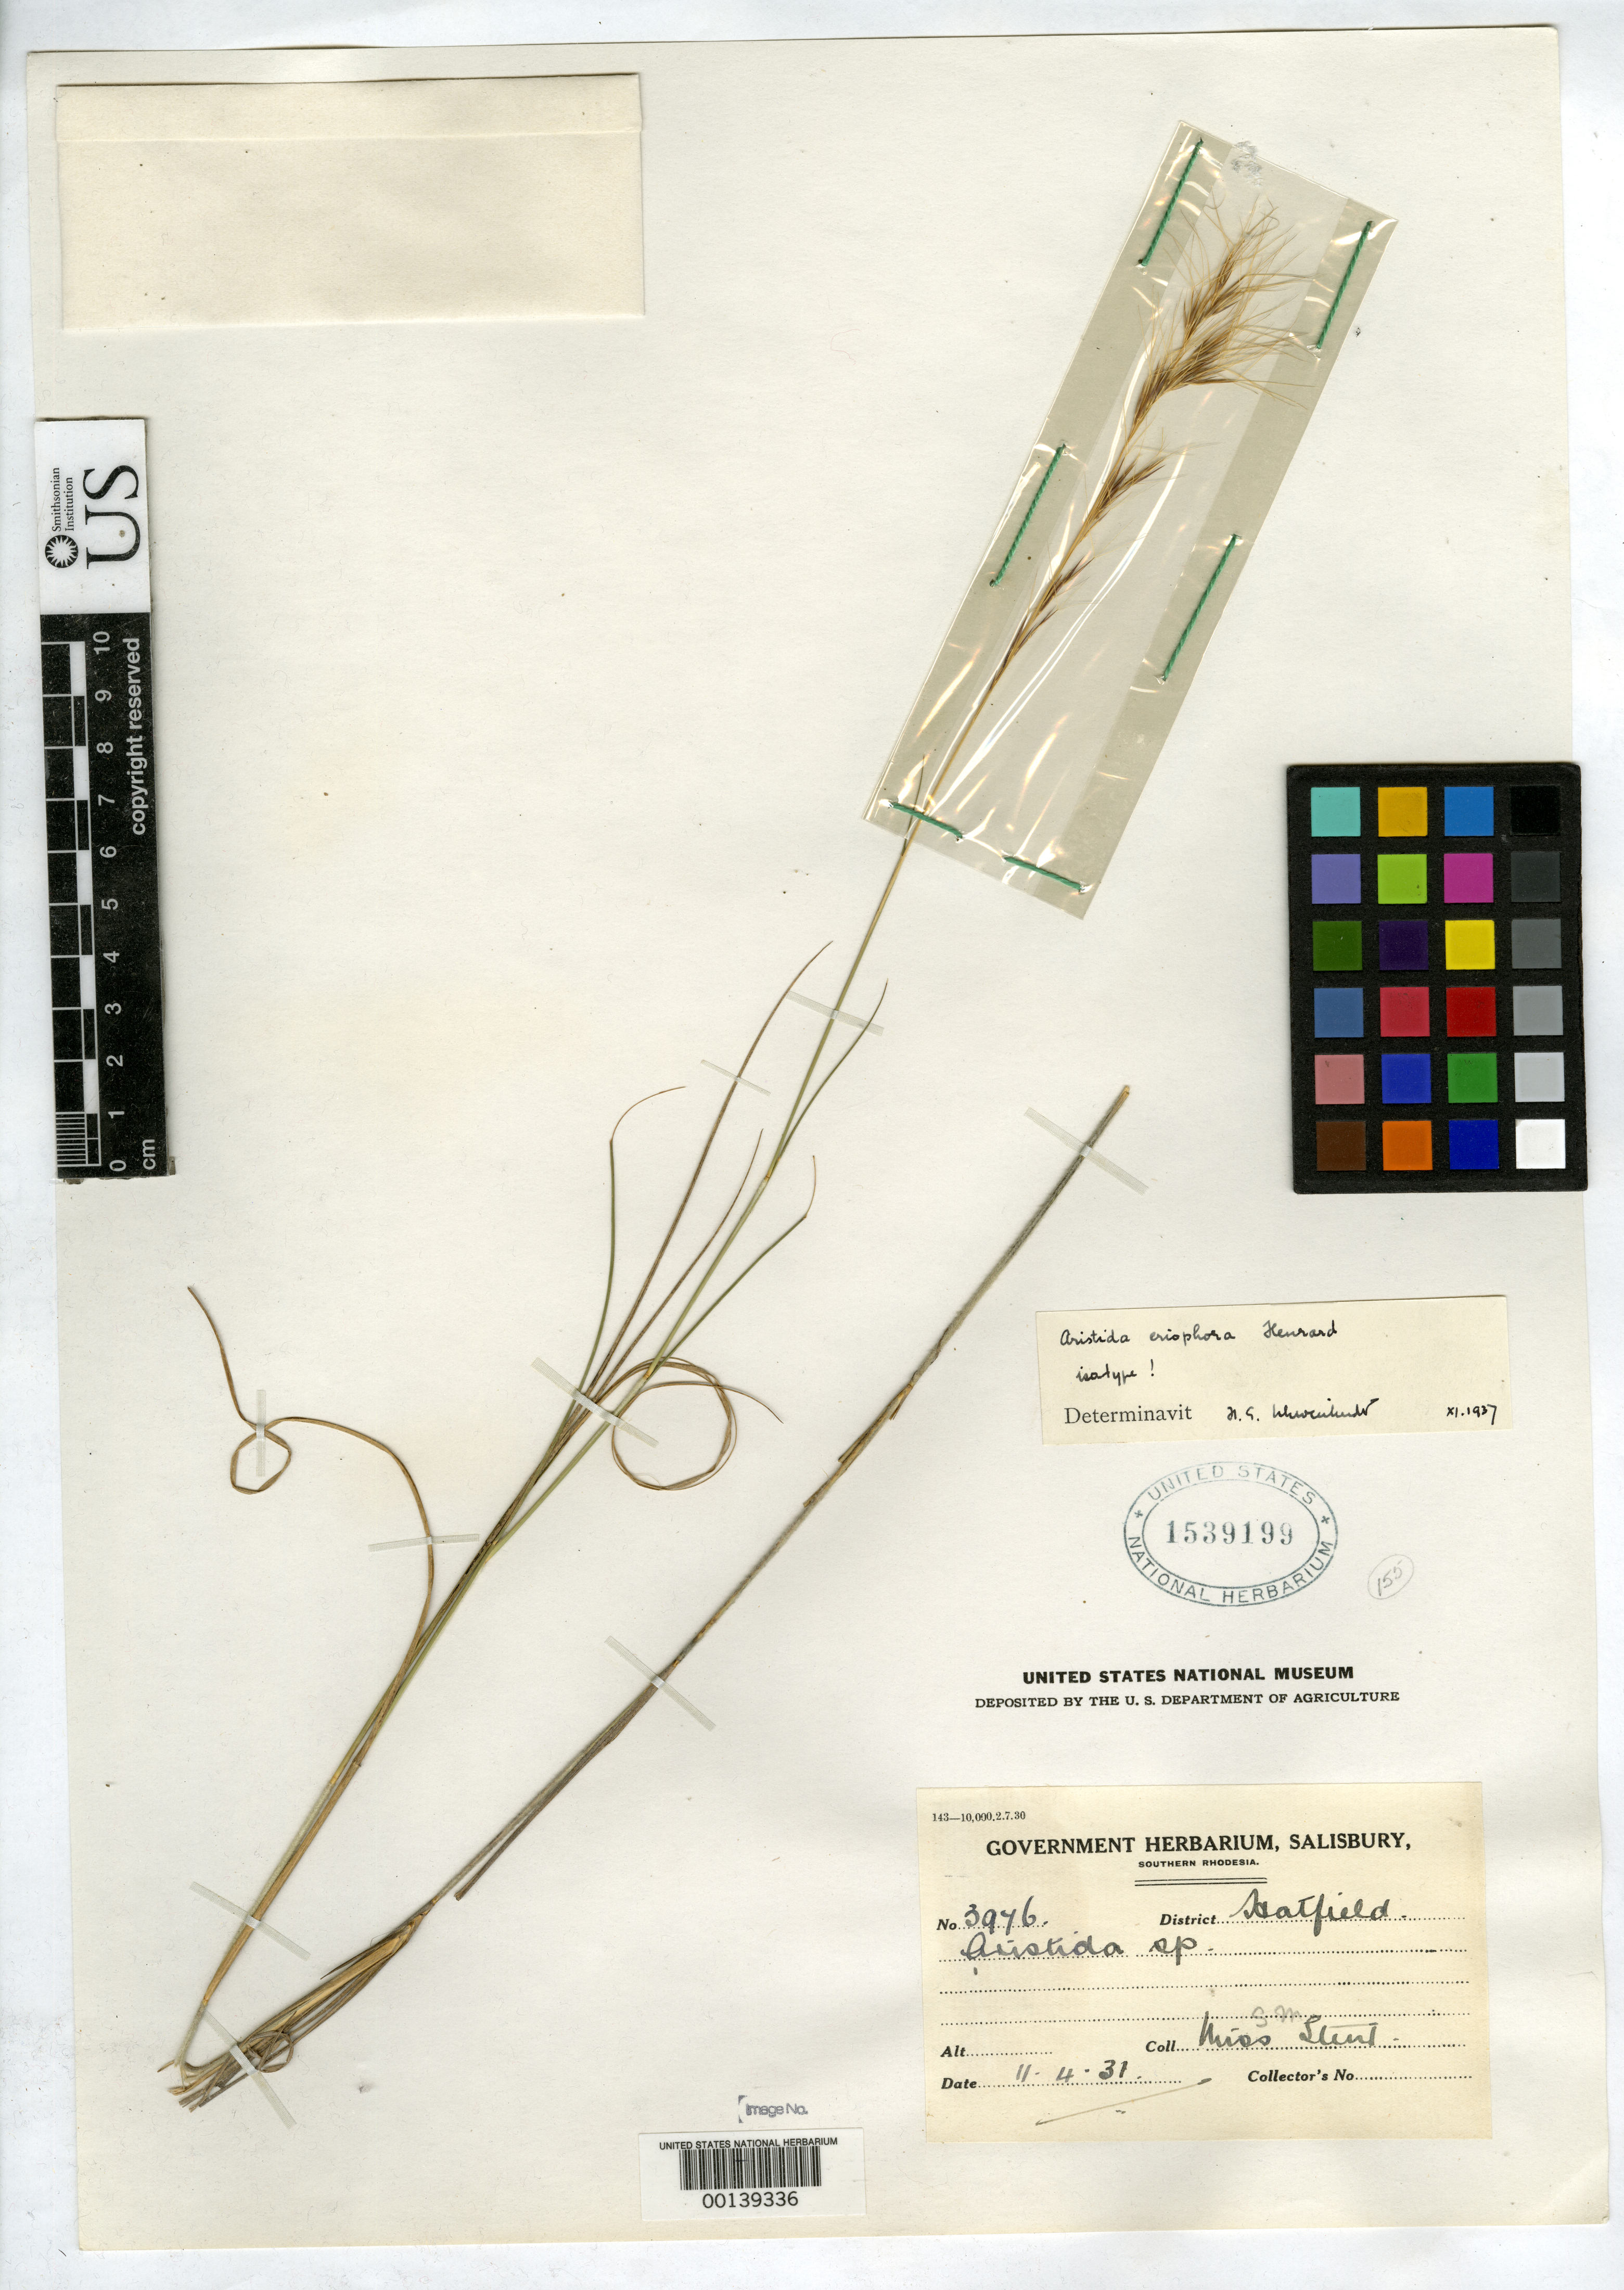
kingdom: Plantae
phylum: Tracheophyta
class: Liliopsida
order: Poales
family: Poaceae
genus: Aristida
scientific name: Aristida eriophora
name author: Henr.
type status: Isotype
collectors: S. Stent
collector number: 3946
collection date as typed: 11 Apr 1931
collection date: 1931-04-11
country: Zimbabwe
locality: Hatfield Dist.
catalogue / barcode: US 1539199